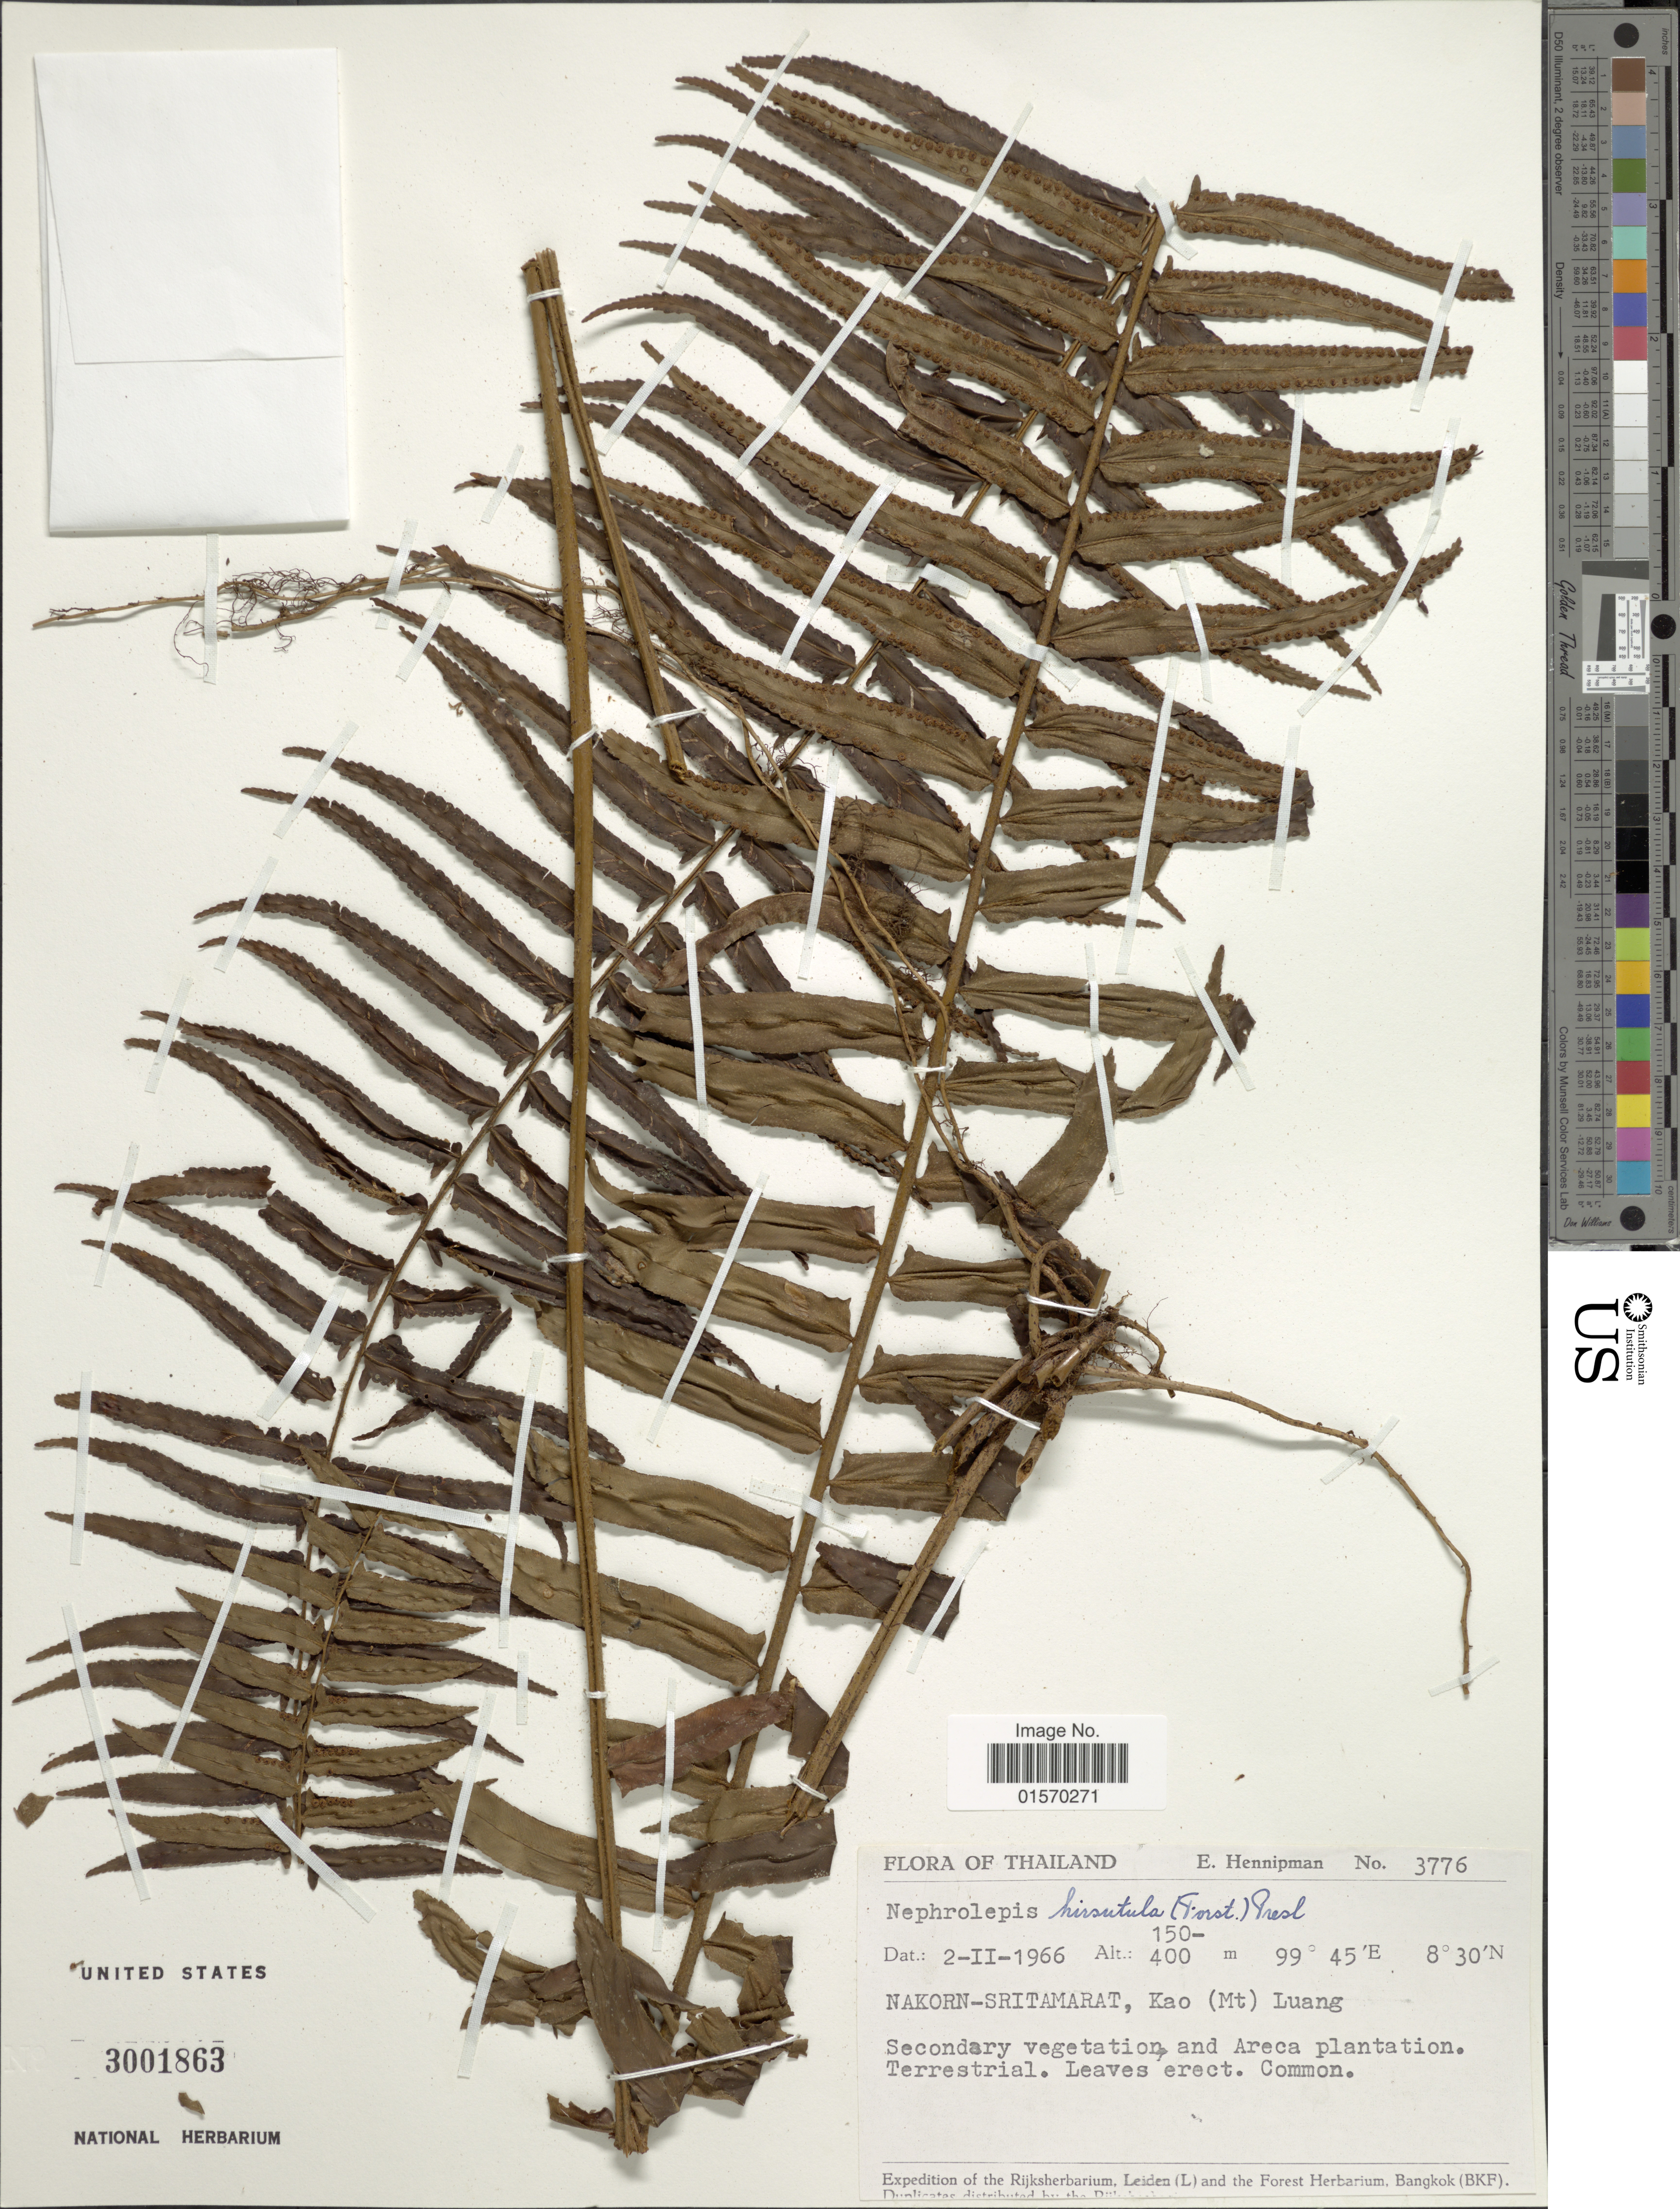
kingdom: Plantae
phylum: Tracheophyta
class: Polypodiopsida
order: Polypodiales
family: Nephrolepidaceae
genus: Nephrolepis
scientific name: Nephrolepis multiflora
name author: (Roxb.) F.M. Jarrett ex C.V. Morton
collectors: E. Hennipman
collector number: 3776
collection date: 1966-02-02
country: Thailand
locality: Nakorn Sritamarat, Kao (Mt) Luang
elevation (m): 150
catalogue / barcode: US 3001863